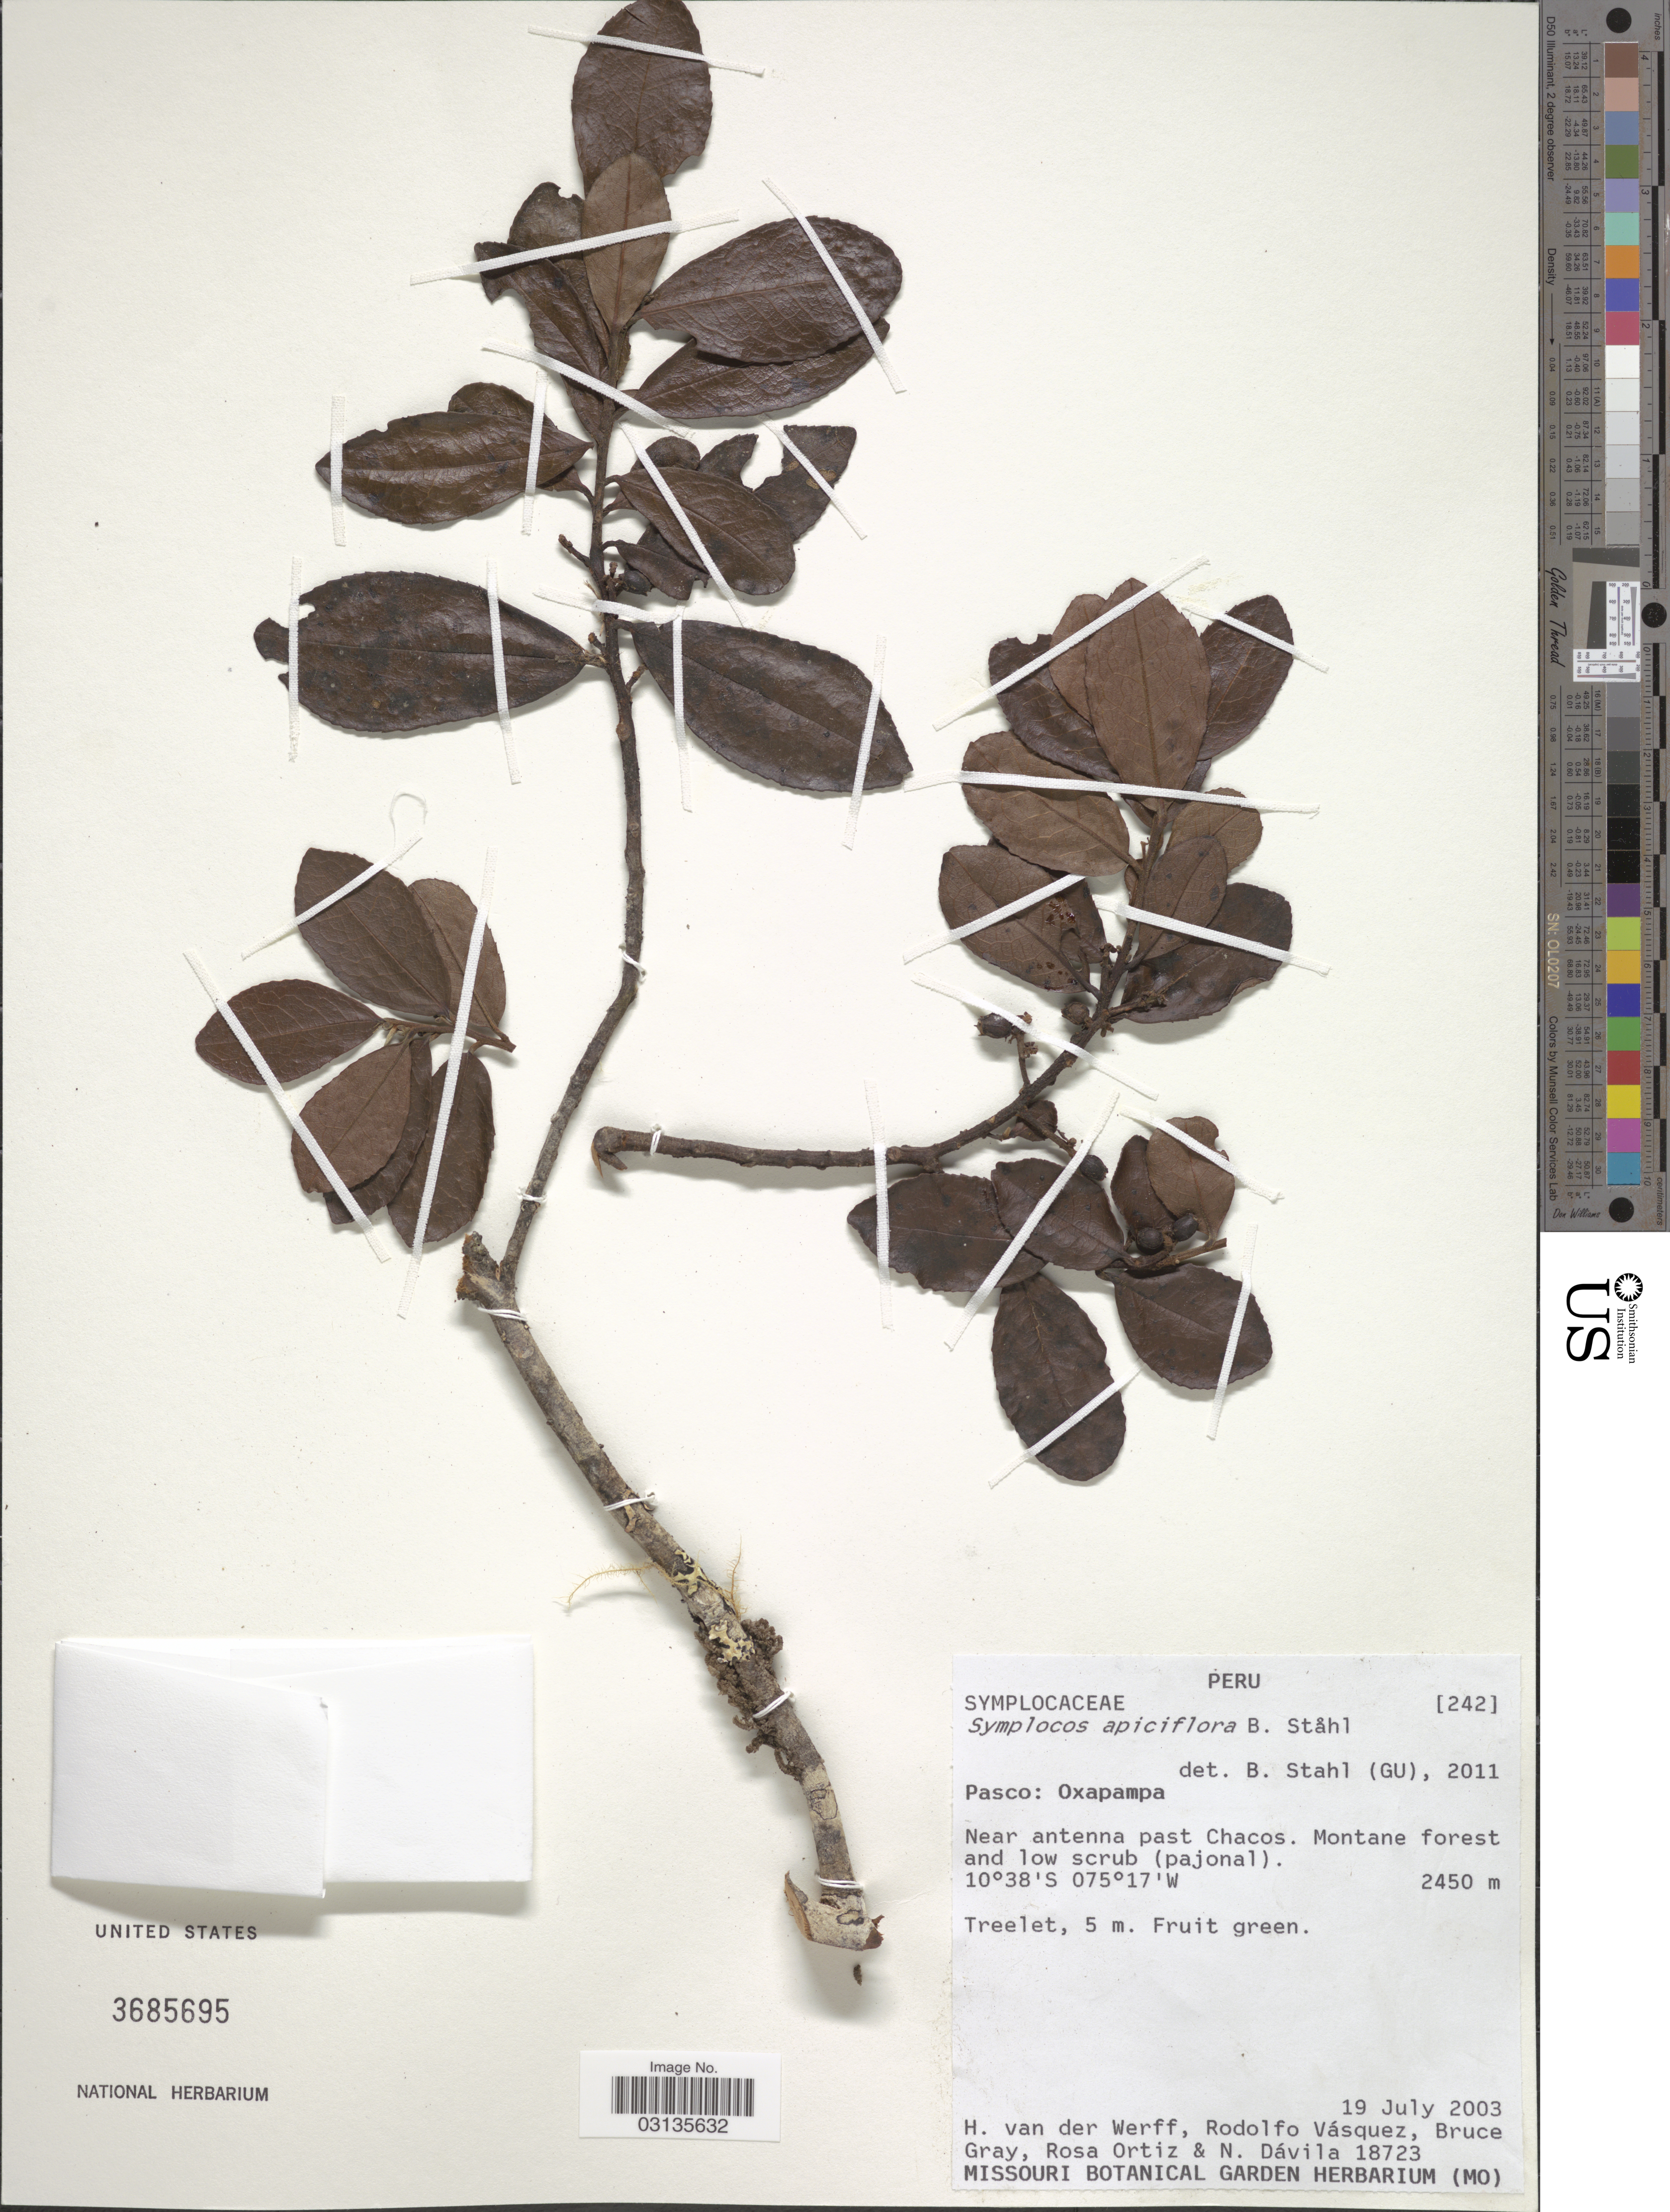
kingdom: Plantae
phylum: Tracheophyta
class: Magnoliopsida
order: Ericales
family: Symplocaceae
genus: Symplocos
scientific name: Symplocos apiciflora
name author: B. Ståhl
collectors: H. van der Werff, R. Vásquez, B. Gray, R. del C. Ortiz & N. Dávila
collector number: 18723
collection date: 2003-07-19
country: Peru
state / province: Pasco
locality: Oxapampa. Near antenna past Chacos.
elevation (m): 2450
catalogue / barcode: US 3685695